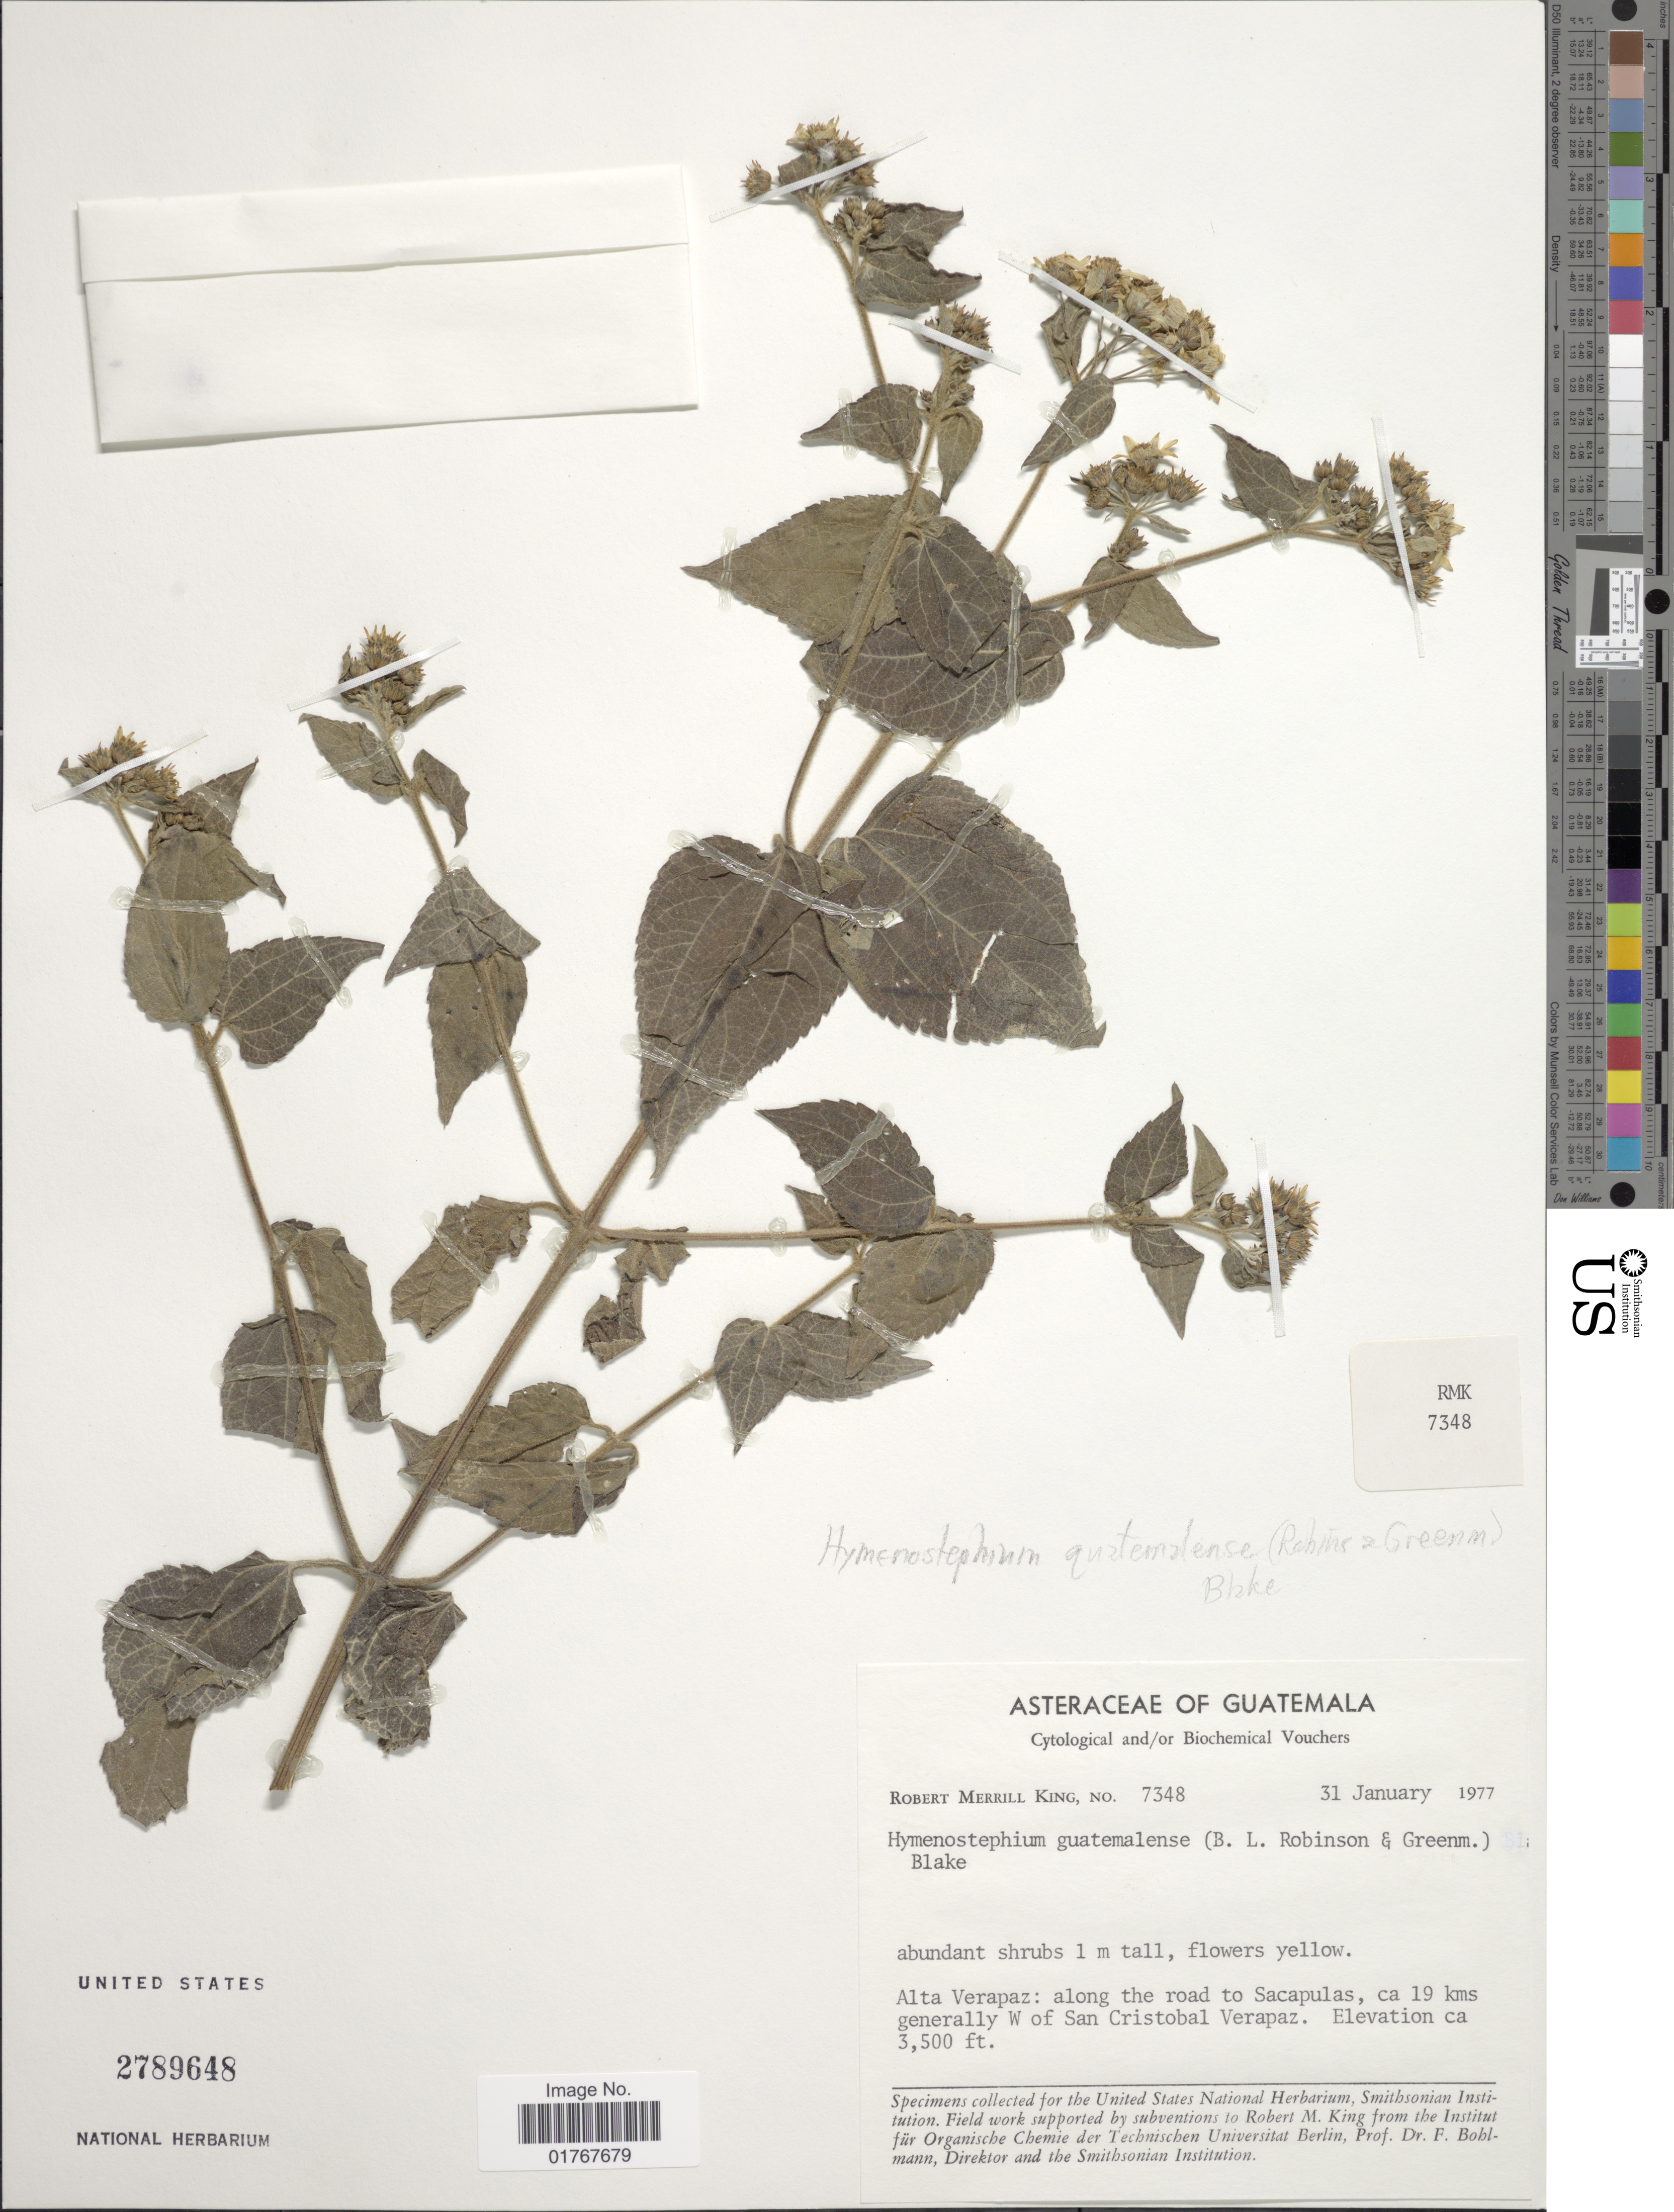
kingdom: Plantae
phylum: Tracheophyta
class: Magnoliopsida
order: Asterales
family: Asteraceae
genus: Viguiera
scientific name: Viguiera cordata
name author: (Hook. & Arn.) D'Arcy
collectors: R. M. King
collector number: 7348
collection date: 1977-01-31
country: Guatemala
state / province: Alta Verapaz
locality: Along the road to Sacapulas, ca 19 kms generally W of San Cristobal Verapaz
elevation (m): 1067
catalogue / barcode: US 2789648